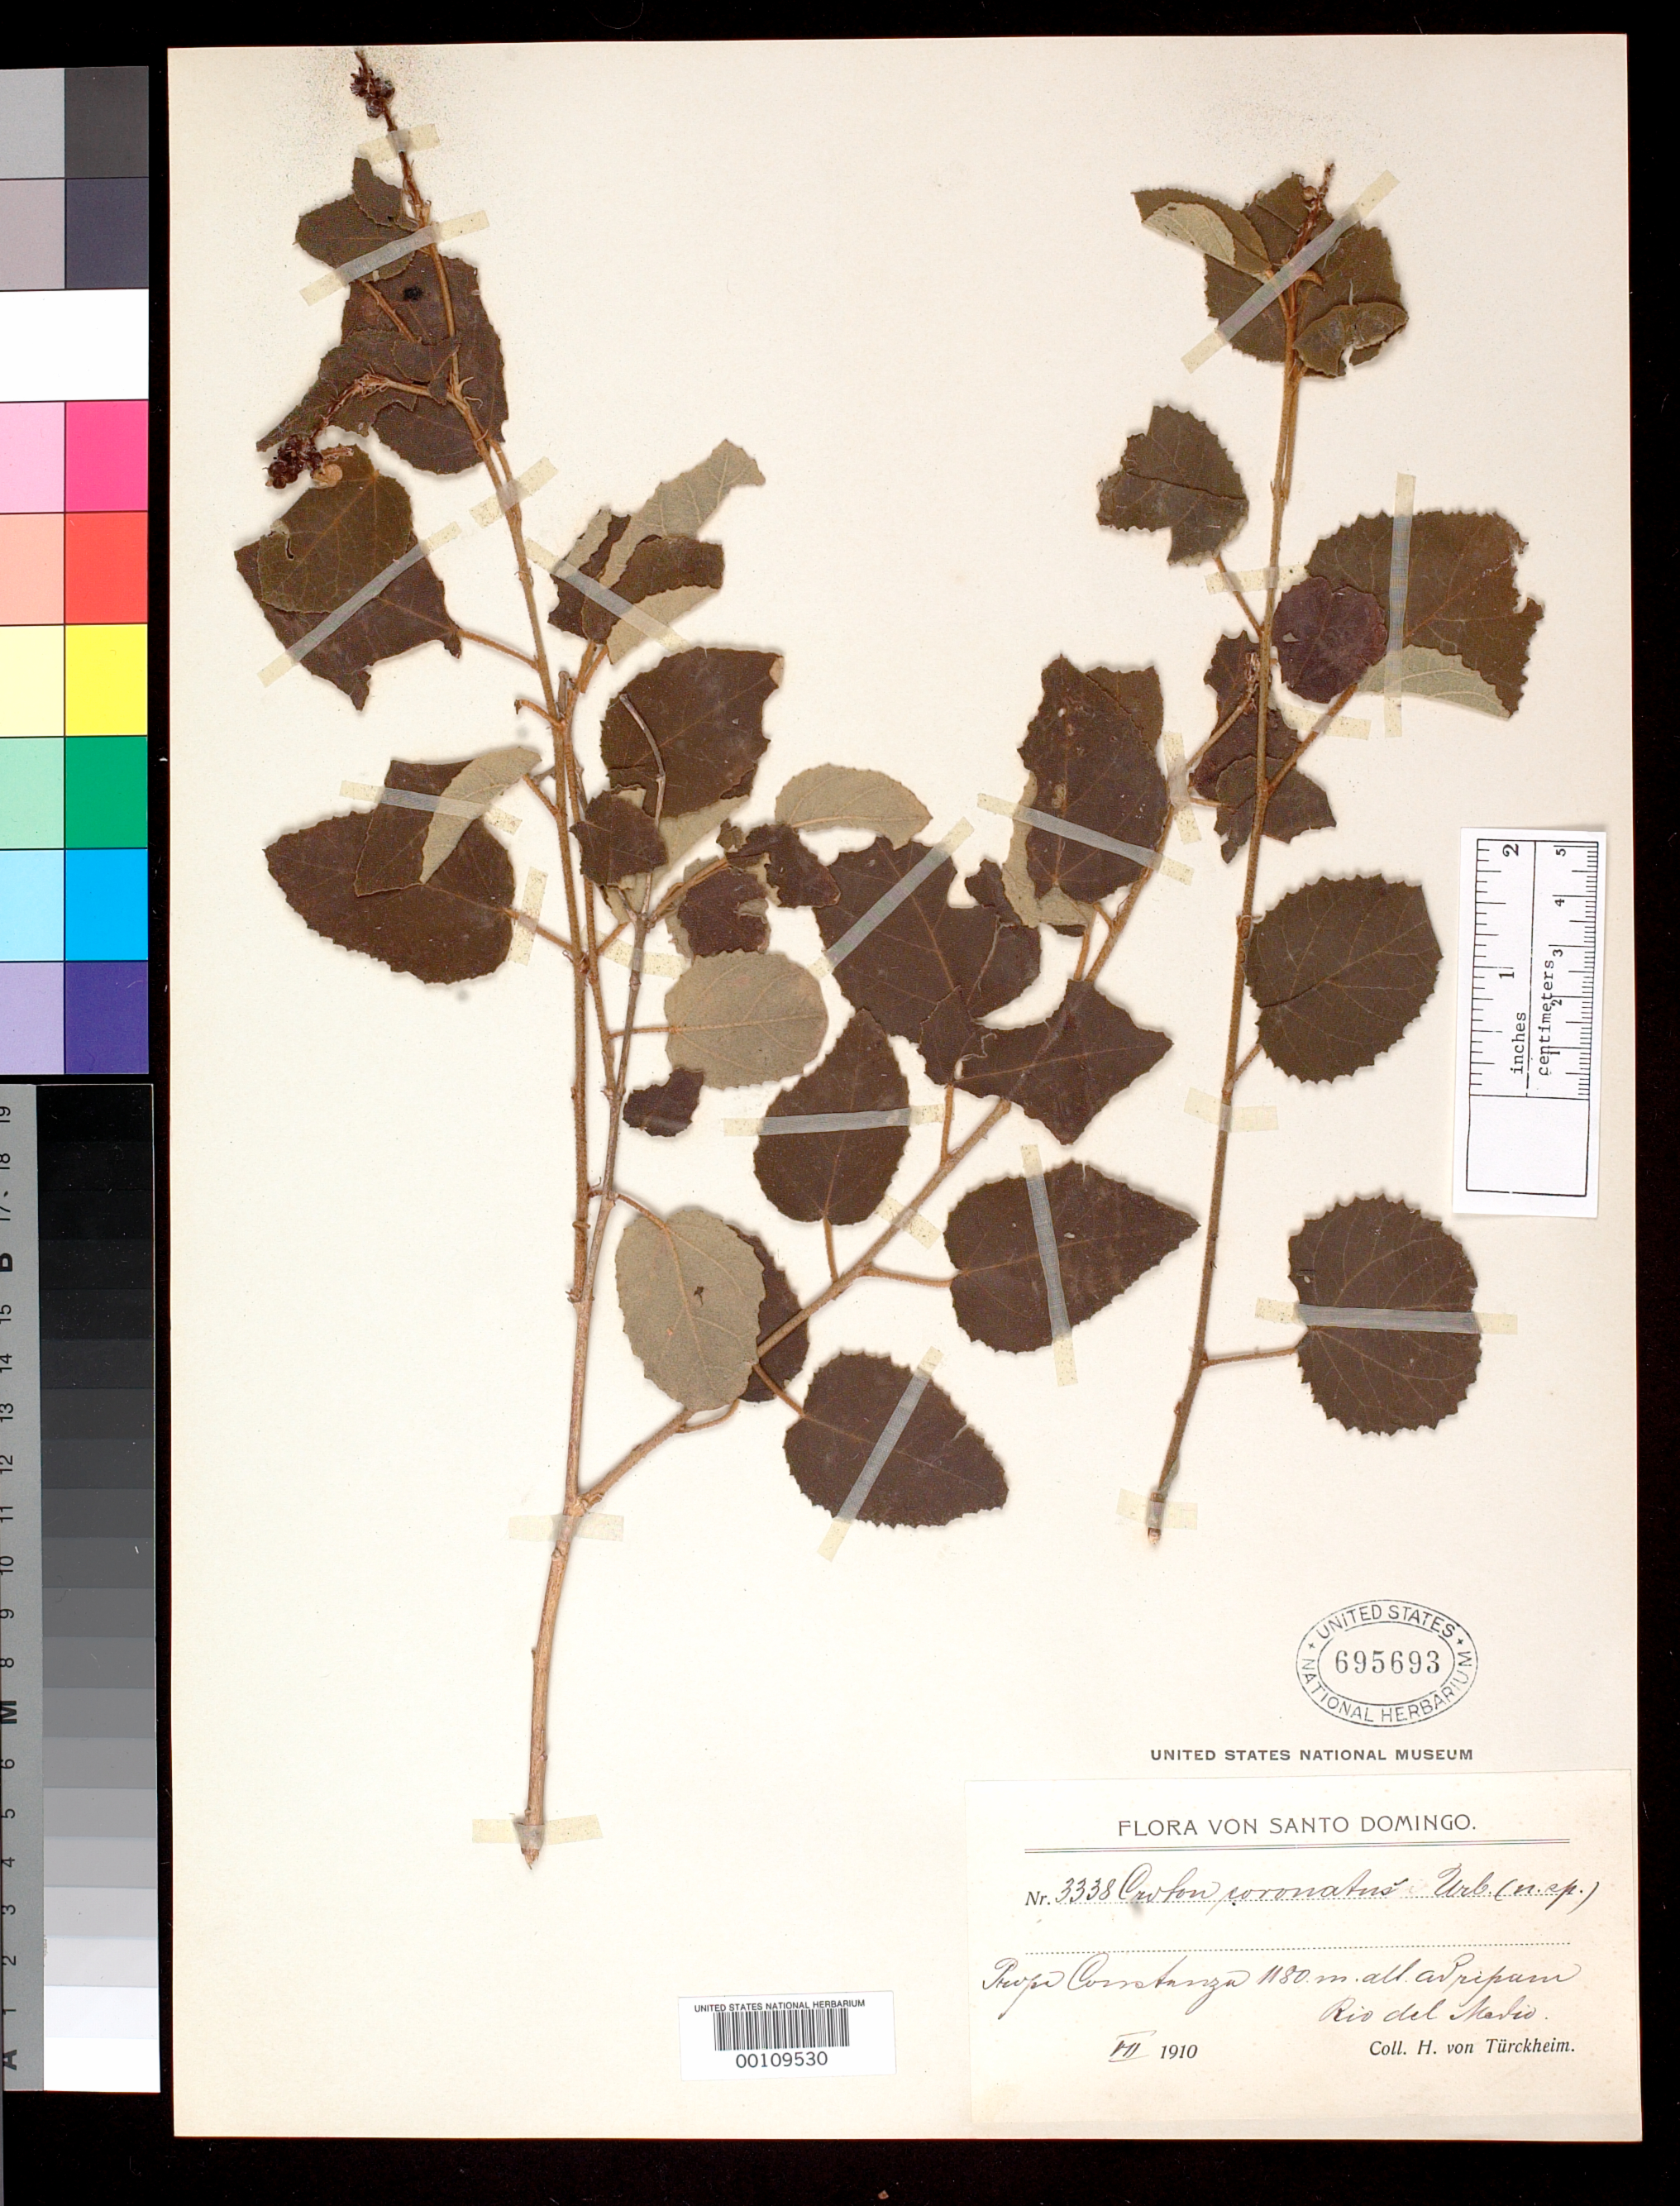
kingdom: Plantae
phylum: Tracheophyta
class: Magnoliopsida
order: Malpighiales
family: Euphorbiaceae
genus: Croton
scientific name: Croton coronatus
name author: Urb.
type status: Isotype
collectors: H. von Türckheim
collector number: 3338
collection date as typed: Jul 1910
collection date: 1910-07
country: Dominican Republic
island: Hispaniola Island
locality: Near Constanza, Rio del Medio.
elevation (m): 1180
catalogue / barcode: US 695693